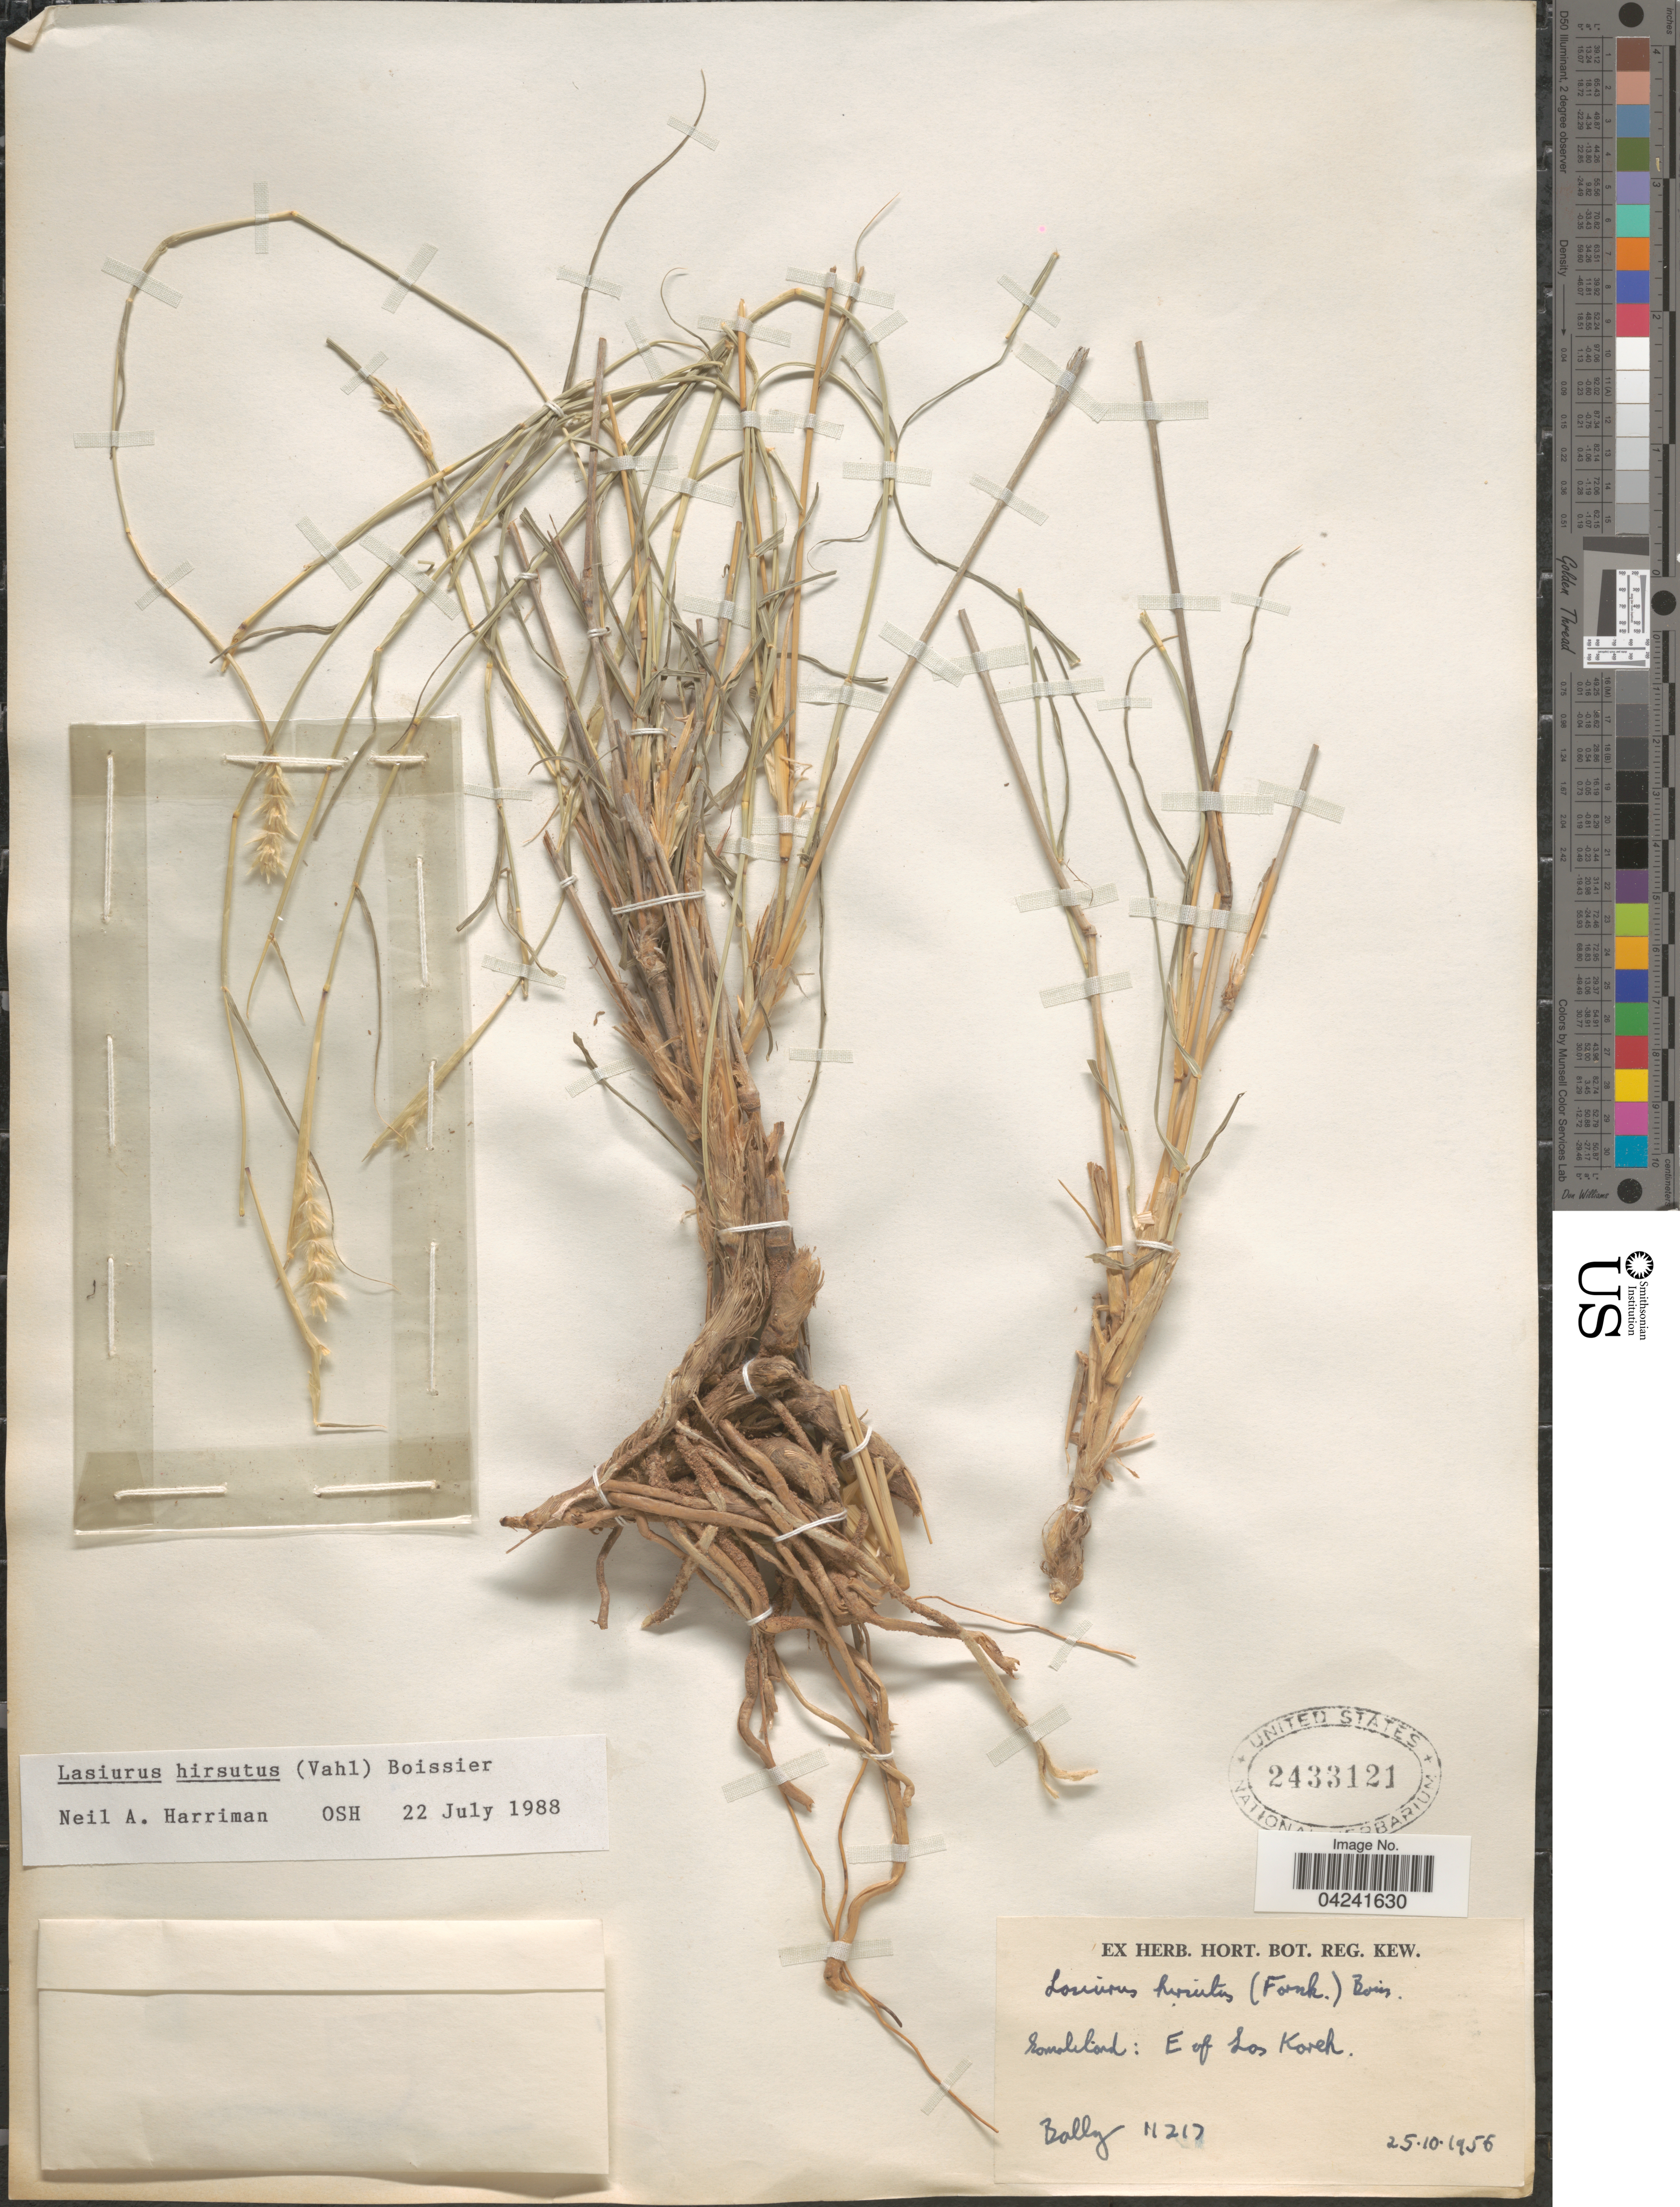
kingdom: Plantae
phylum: Tracheophyta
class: Liliopsida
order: Poales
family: Poaceae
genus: Lasiurus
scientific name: Lasiurus scindicus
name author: Henr.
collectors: -. Bally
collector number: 11217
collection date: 1956-10-25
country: Ethiopia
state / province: Somali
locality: Somaliland: E of Los Koreh.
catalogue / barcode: US 2433121